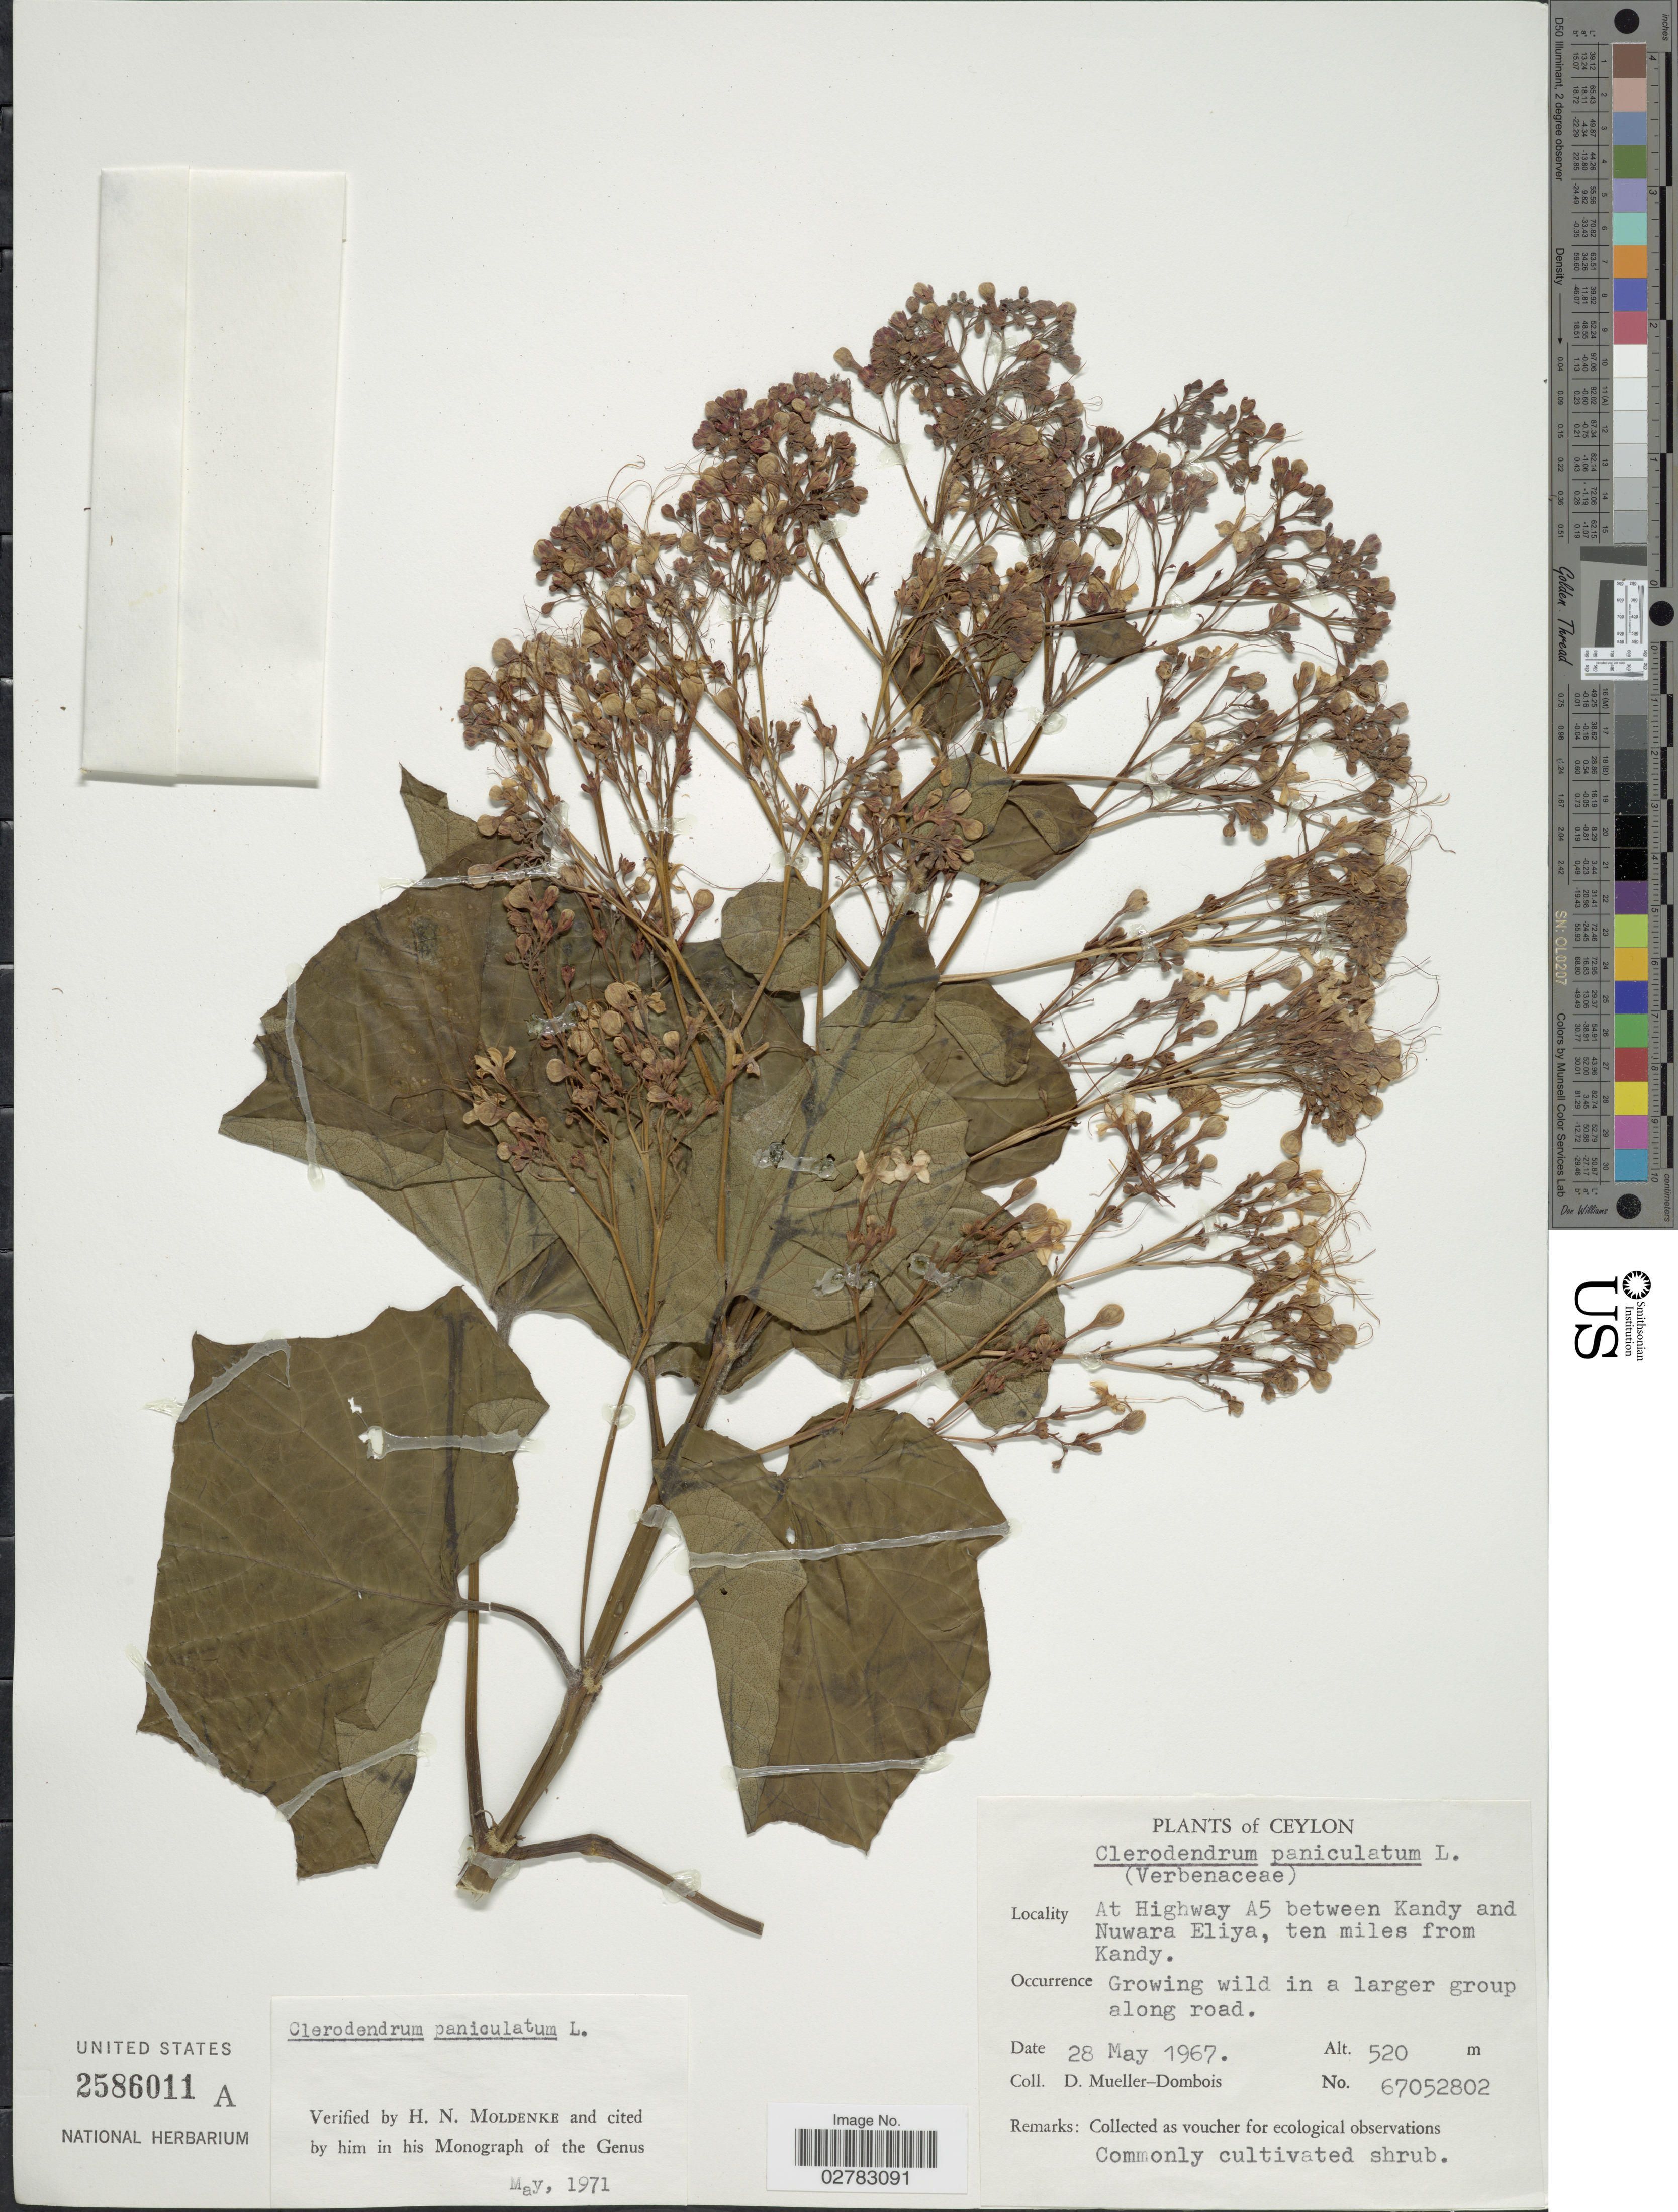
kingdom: Plantae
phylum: Tracheophyta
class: Magnoliopsida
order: Lamiales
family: Lamiaceae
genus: Clerodendrum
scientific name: Clerodendrum paniculatum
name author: L.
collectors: D. Mueller-Dombois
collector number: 67052802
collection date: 1967-05-28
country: Sri Lanka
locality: Ceylon. At Highway A5 between Kandy and Nuwara Eliya, ten miles from Kandy.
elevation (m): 520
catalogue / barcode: US 2586011A